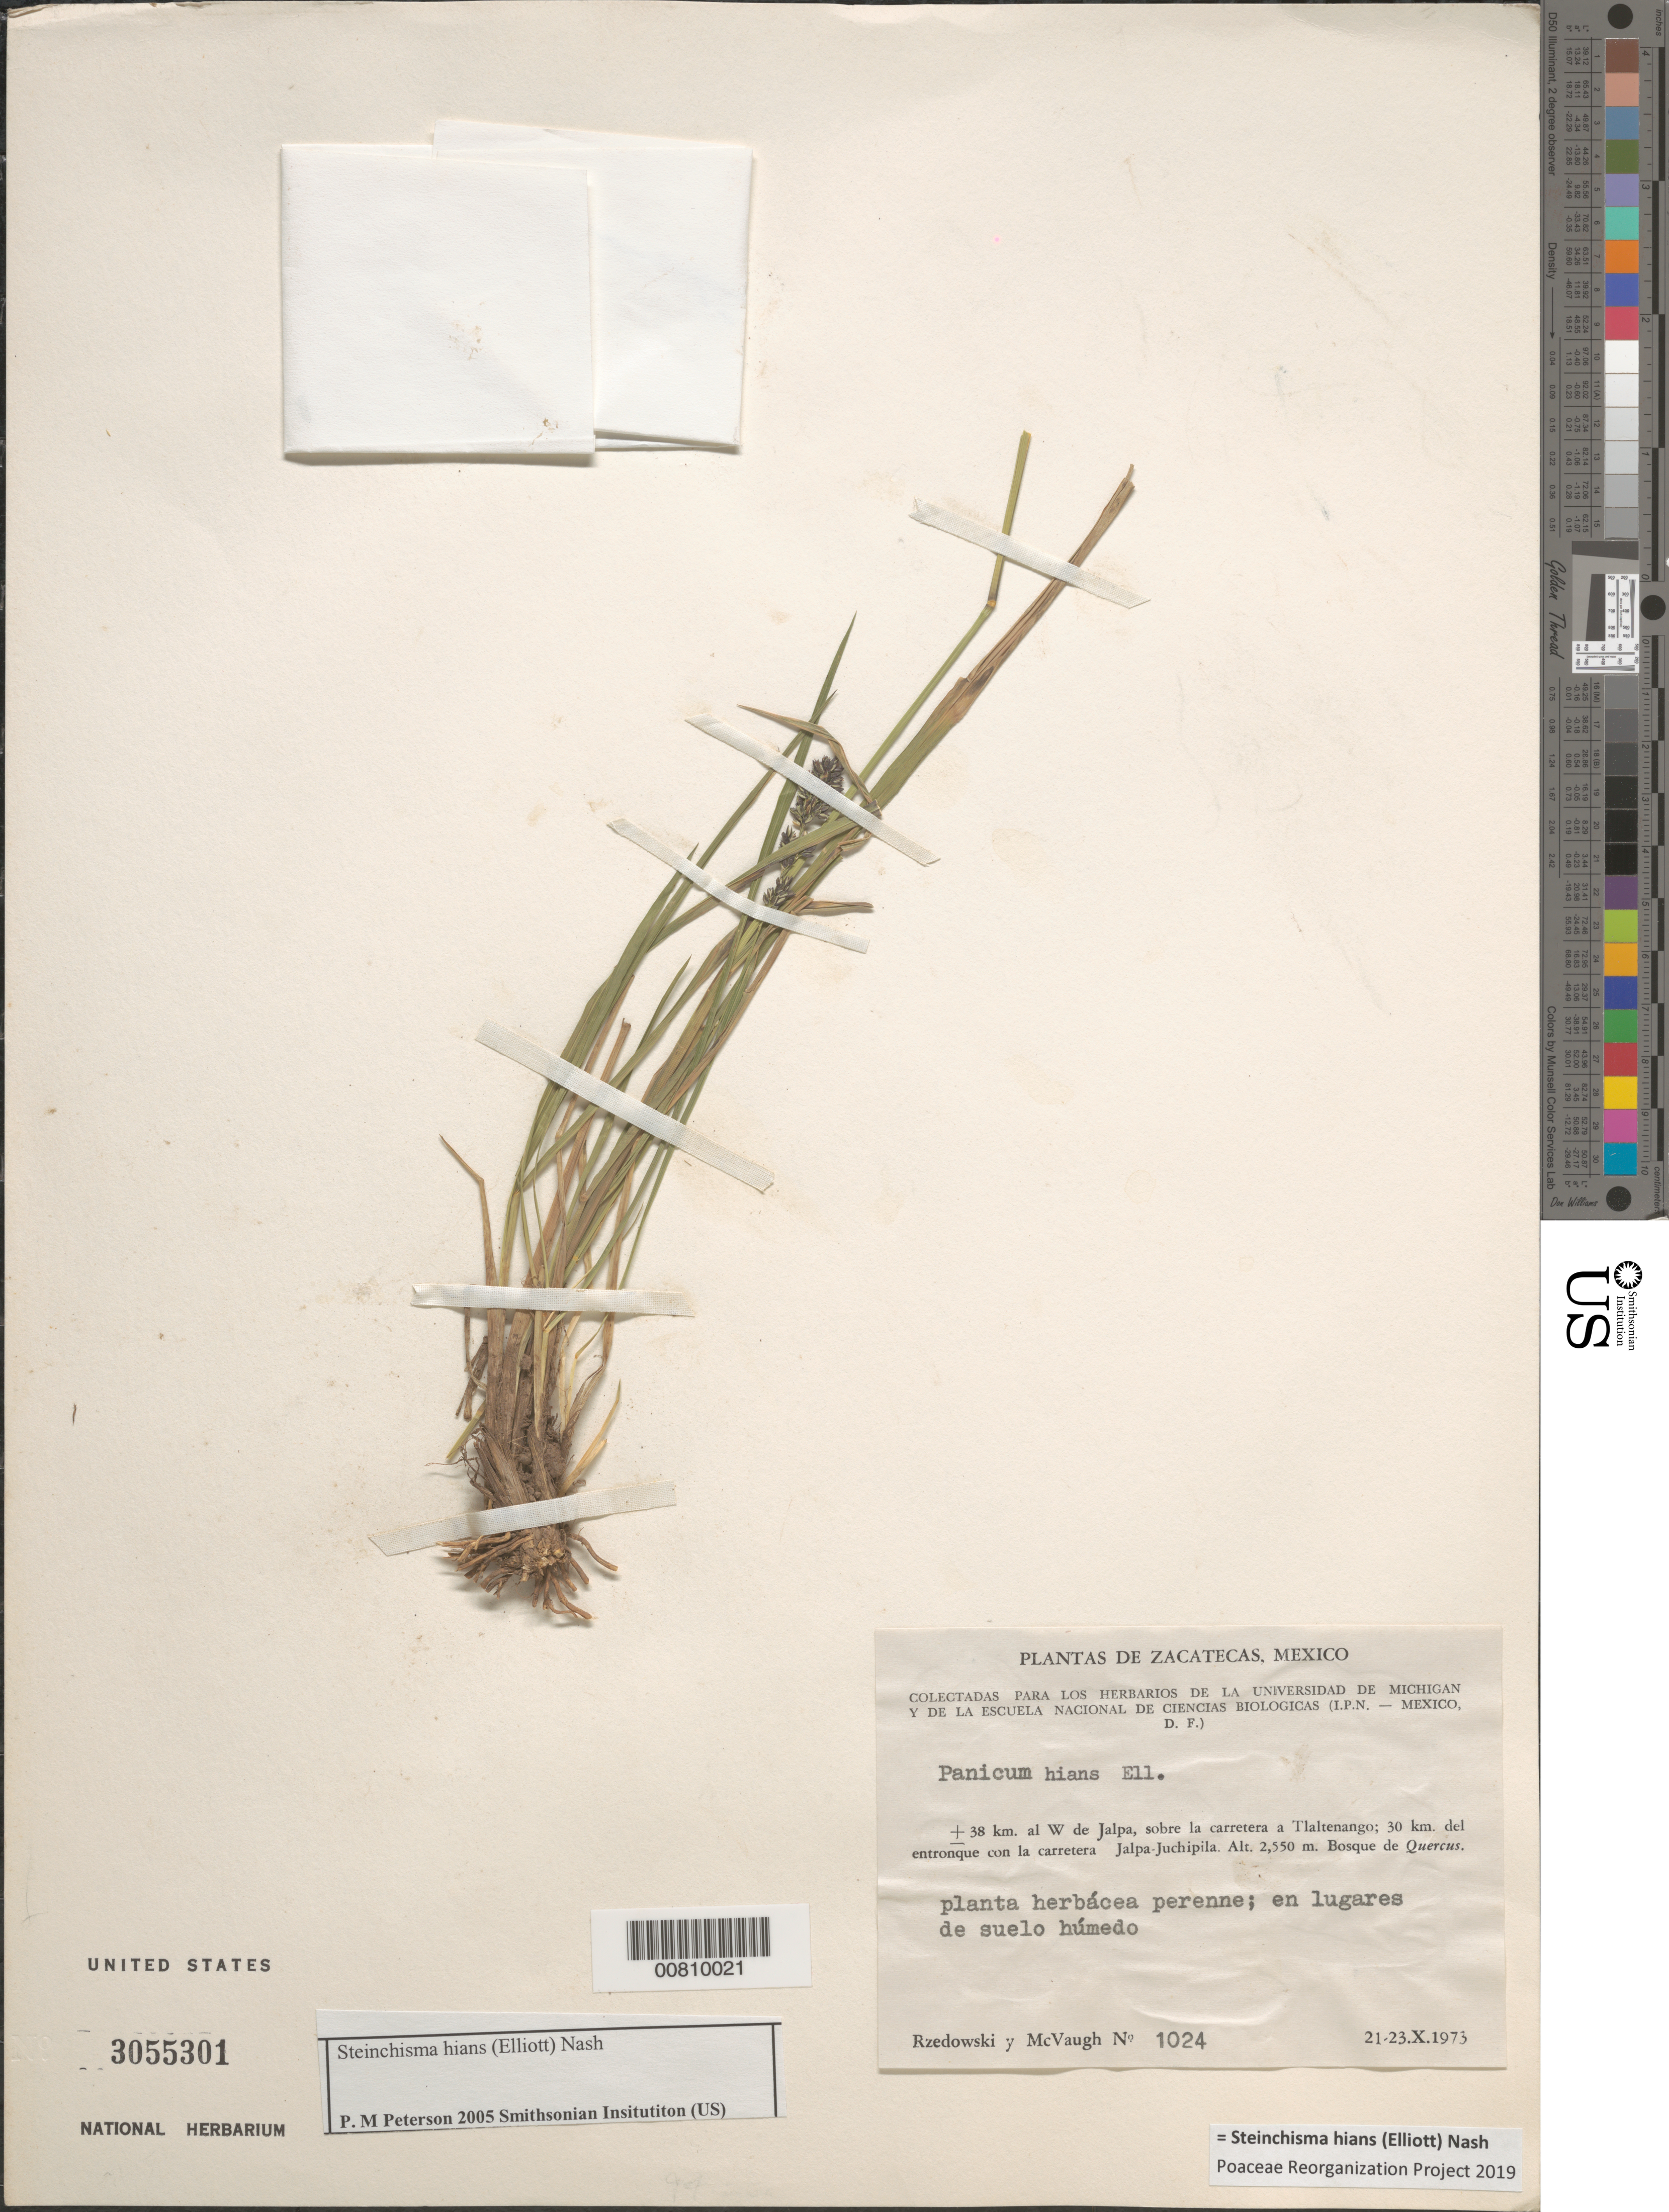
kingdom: Plantae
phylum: Tracheophyta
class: Liliopsida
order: Poales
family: Poaceae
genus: Steinchisma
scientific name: Steinchisma hians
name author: (Elliott) Nash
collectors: J. Rzedowski & R. McVaugh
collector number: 1024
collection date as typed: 21 Oct 1973 to 23 Oct 1973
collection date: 1973-10-21/1973-10-23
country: Mexico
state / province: Zacatecas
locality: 38 km W of Jalapa, along the rd to Tlaltenango, 30 km from the entronque with the Jalpa-Juchipila rd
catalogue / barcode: US 3055301